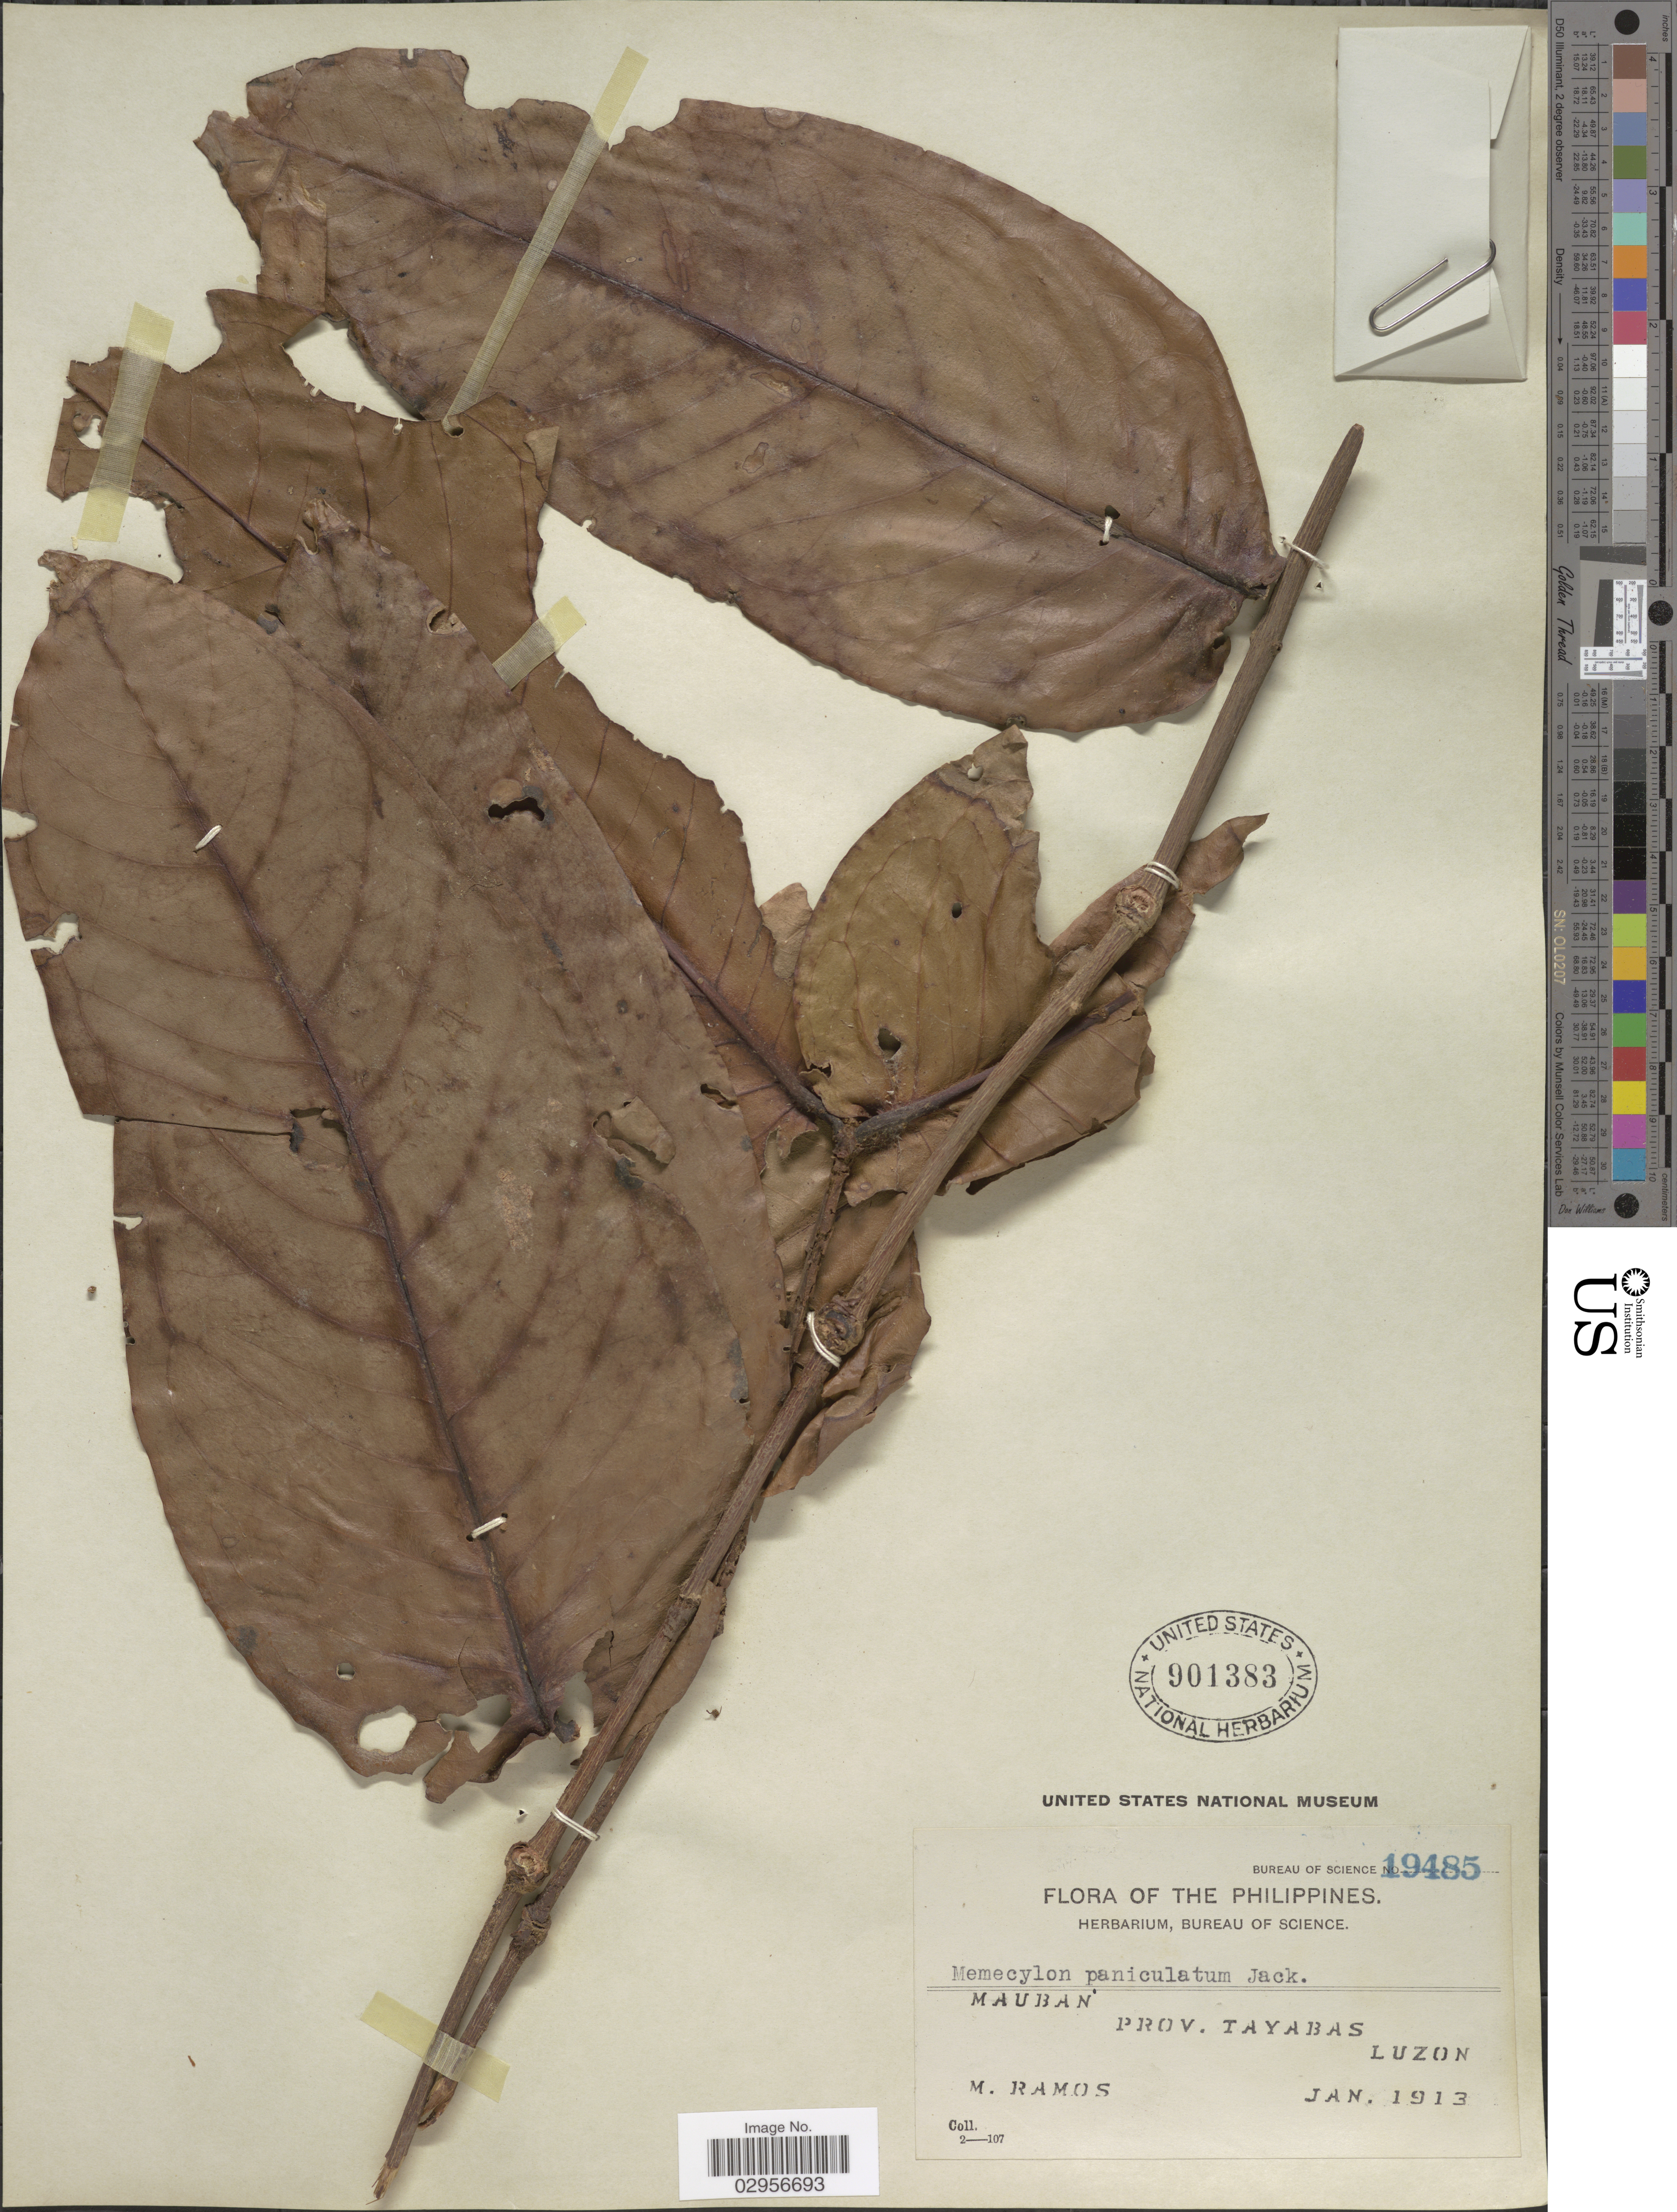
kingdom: Plantae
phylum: Tracheophyta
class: Magnoliopsida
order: Myrtales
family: Melastomataceae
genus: Memecylon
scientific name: Memecylon paniculatum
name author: Jack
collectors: M. Ramos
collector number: Bureau of Science 19485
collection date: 1913-01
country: Philippines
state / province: Calabarzon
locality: Mauban, Prov. Tayabas, Luzon.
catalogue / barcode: US 901383